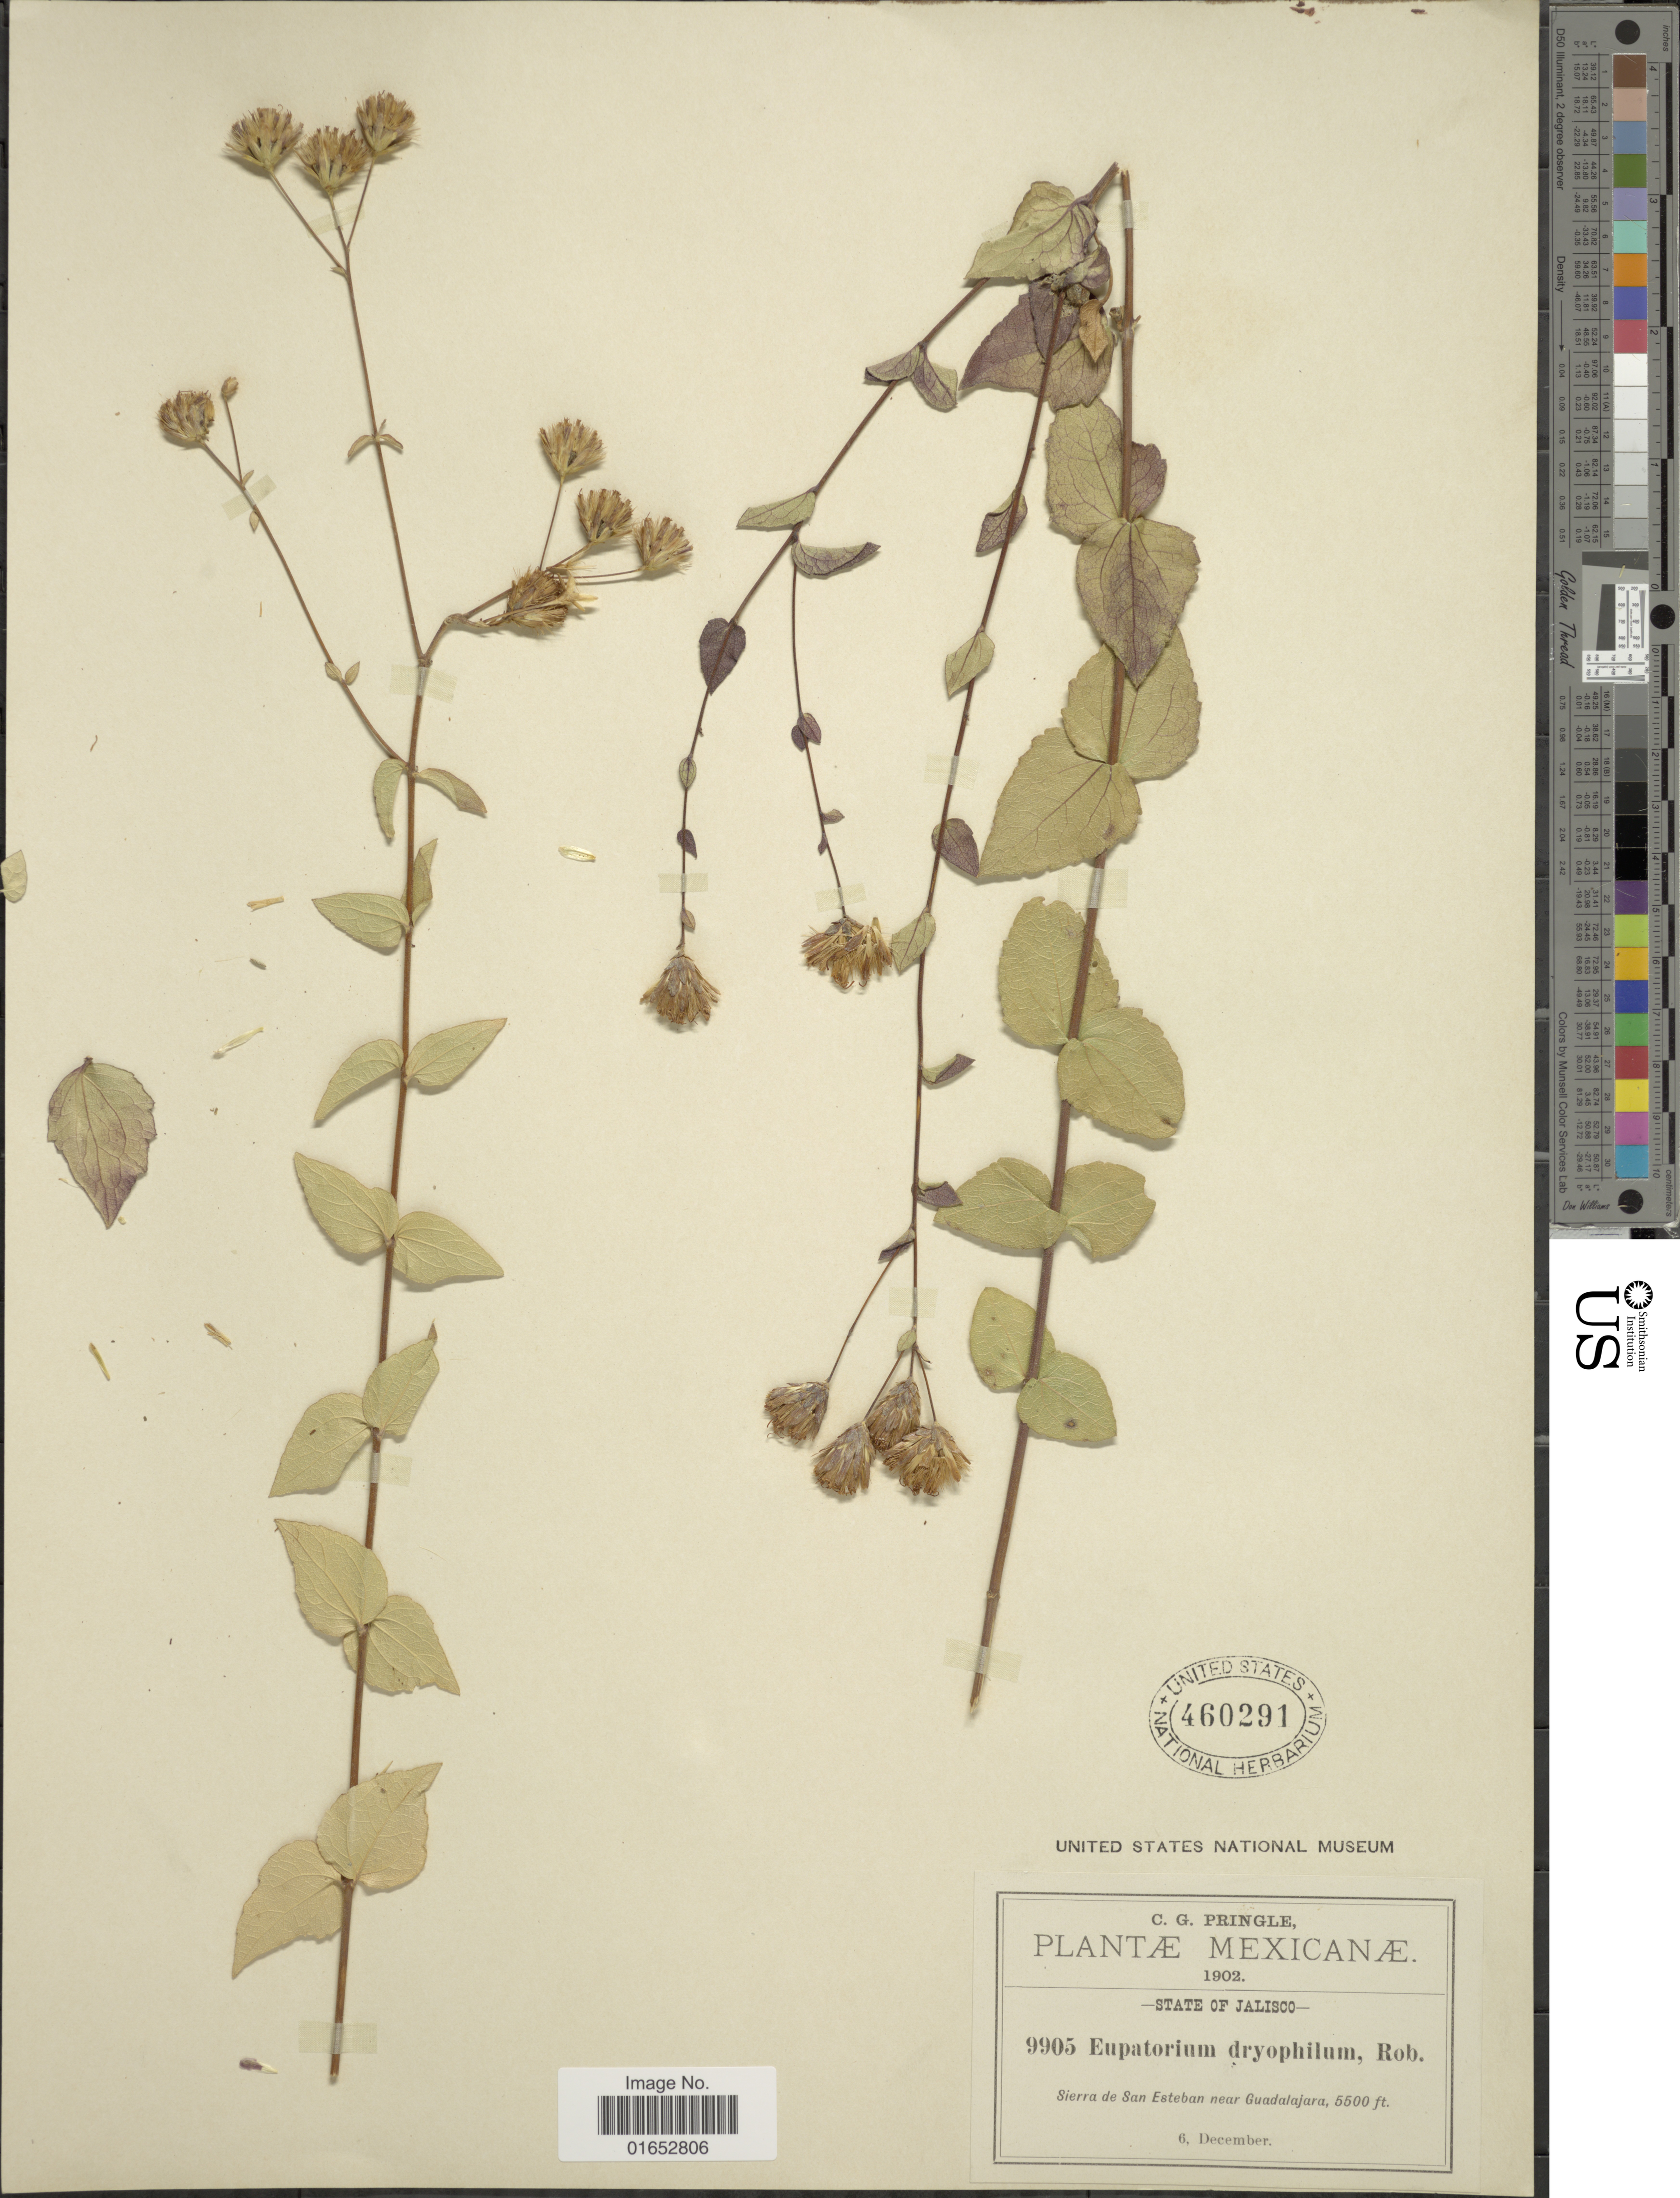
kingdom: Plantae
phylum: Tracheophyta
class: Magnoliopsida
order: Asterales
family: Asteraceae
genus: Dyscritogyne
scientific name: Dyscritogyne dryophila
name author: (B.L. Rob.) R.M. King & H. Rob.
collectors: C. G. Pringle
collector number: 9905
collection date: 1902-12-06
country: Mexico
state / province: Jalisco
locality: Sierra de San Esteban near Guadalajara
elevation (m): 1676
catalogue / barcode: US 460291